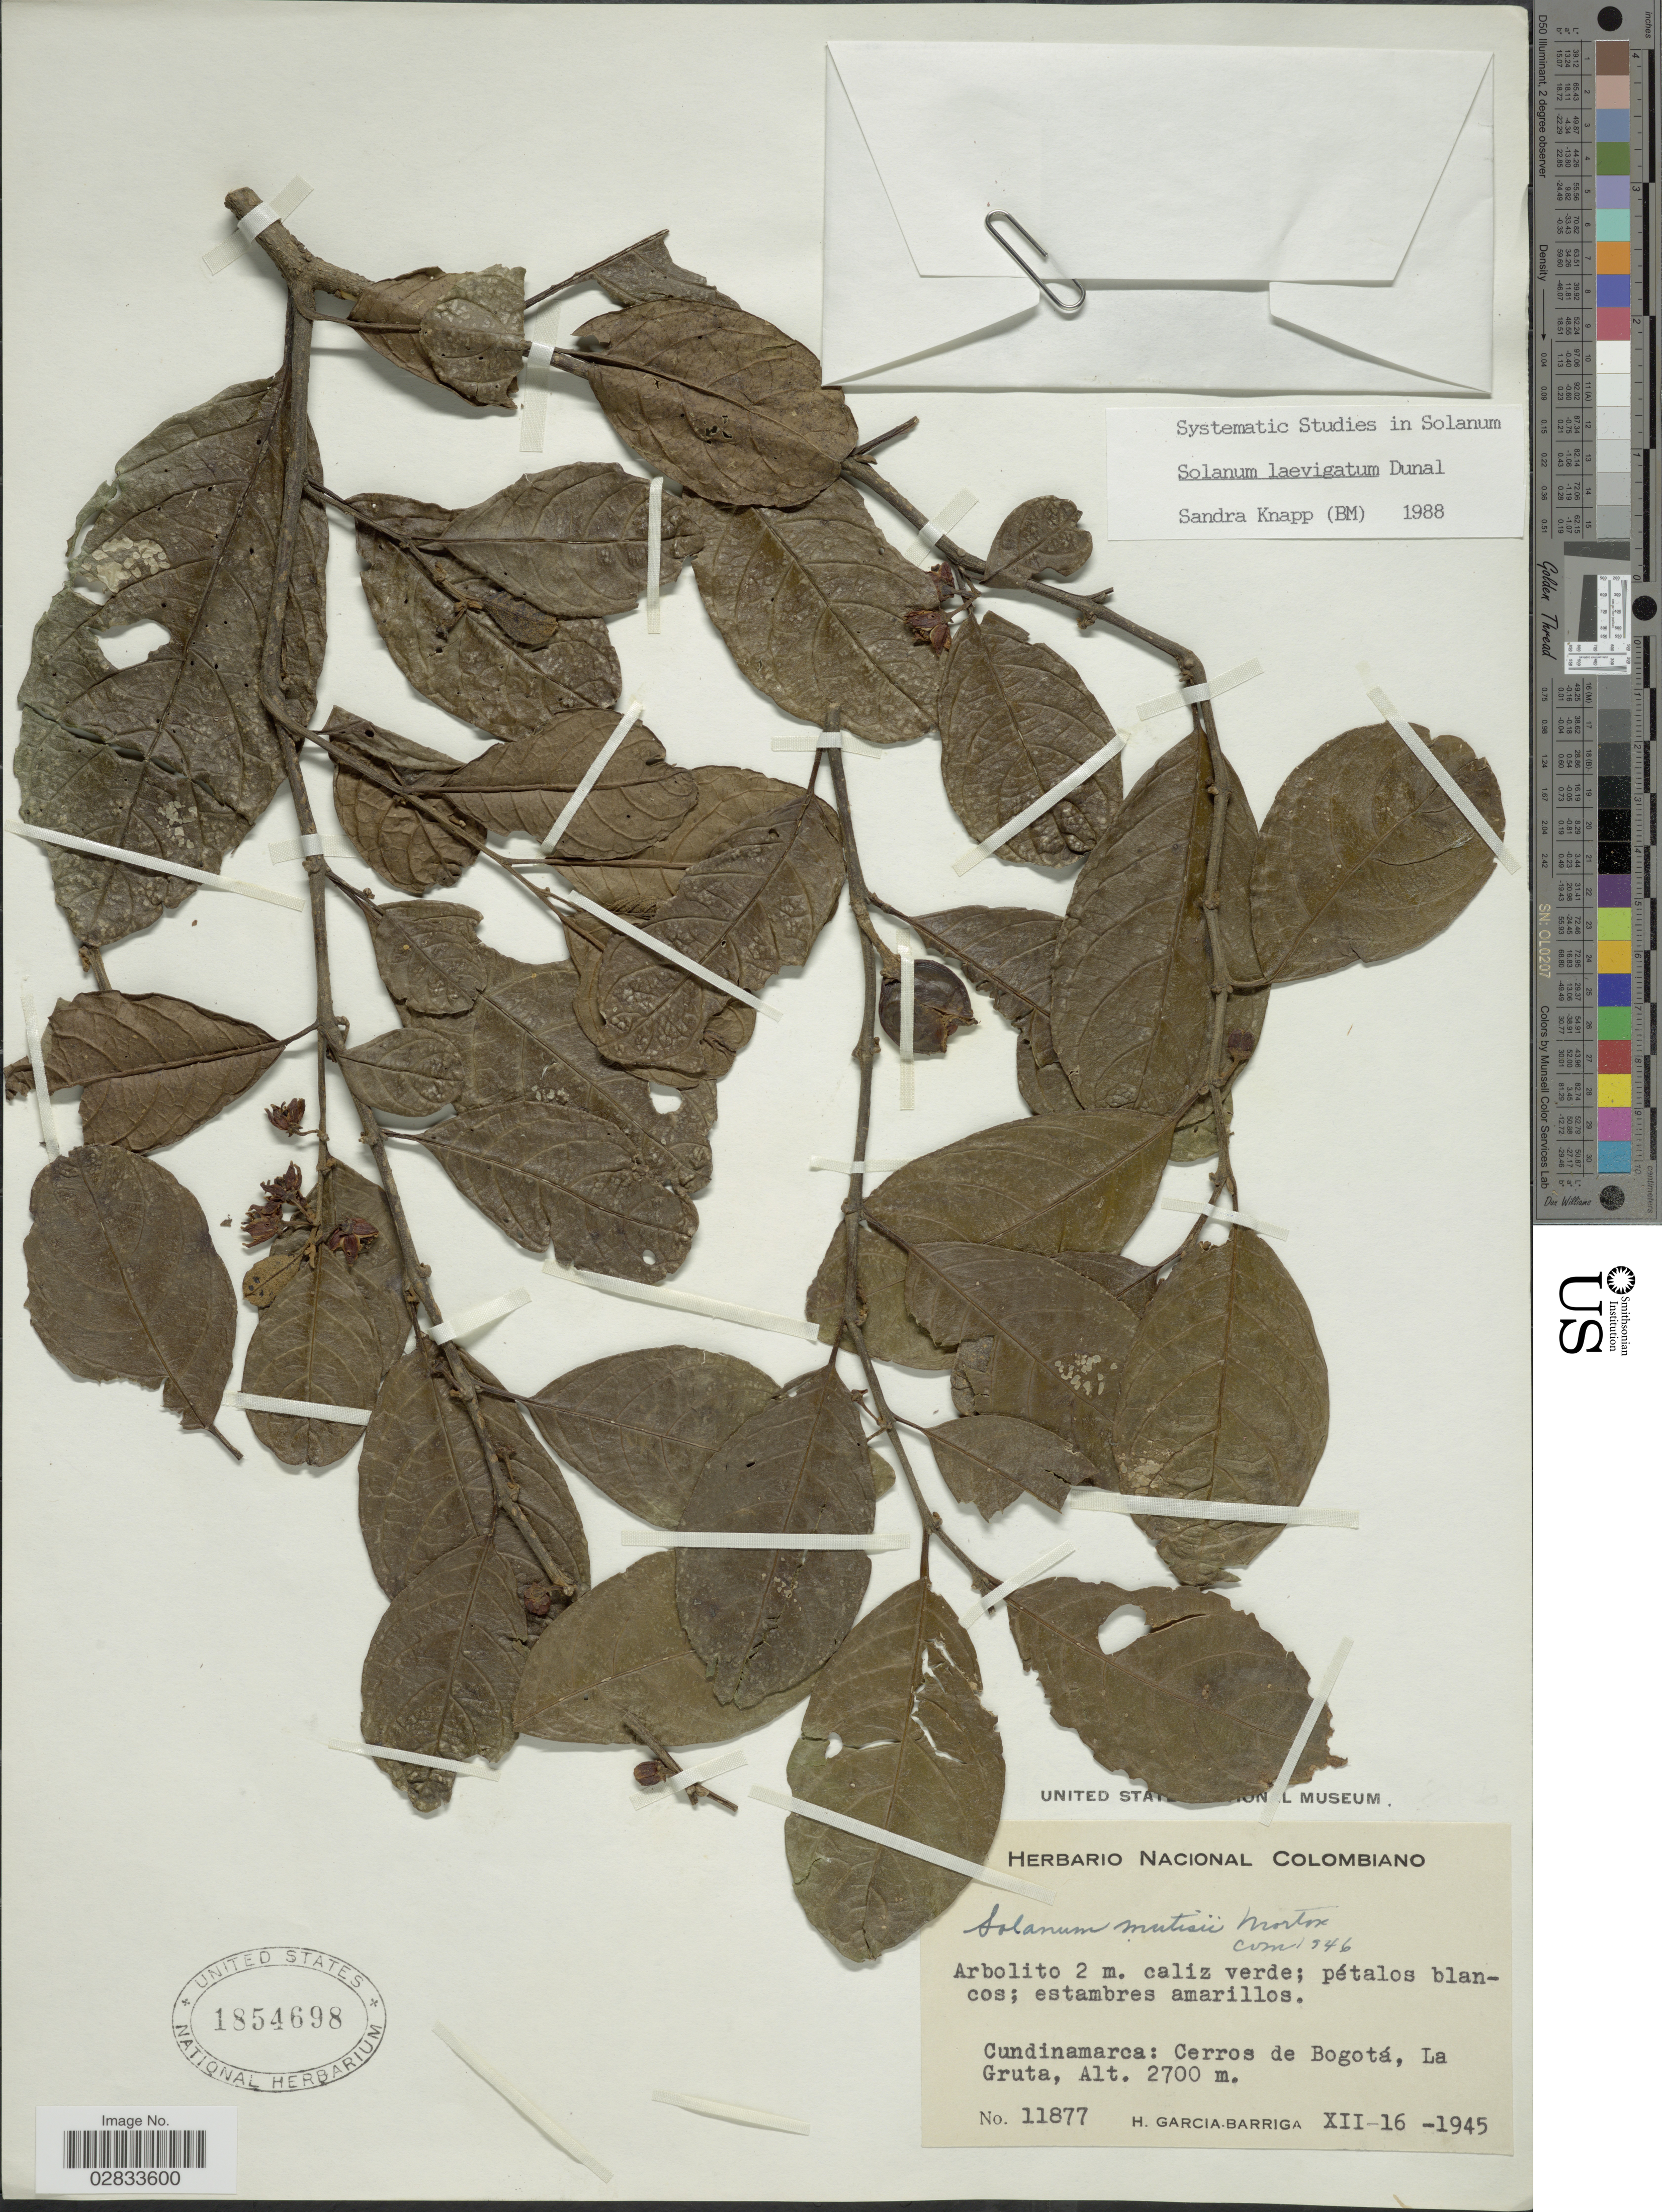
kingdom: Plantae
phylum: Tracheophyta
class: Magnoliopsida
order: Solanales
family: Solanaceae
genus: Solanum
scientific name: Solanum laevigatum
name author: Dunal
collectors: H. García Barriga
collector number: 11877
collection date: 1945-12-16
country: Colombia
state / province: Cundinamarca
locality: Cerros de Bogotá, La Gruta.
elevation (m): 2700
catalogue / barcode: US 1854698